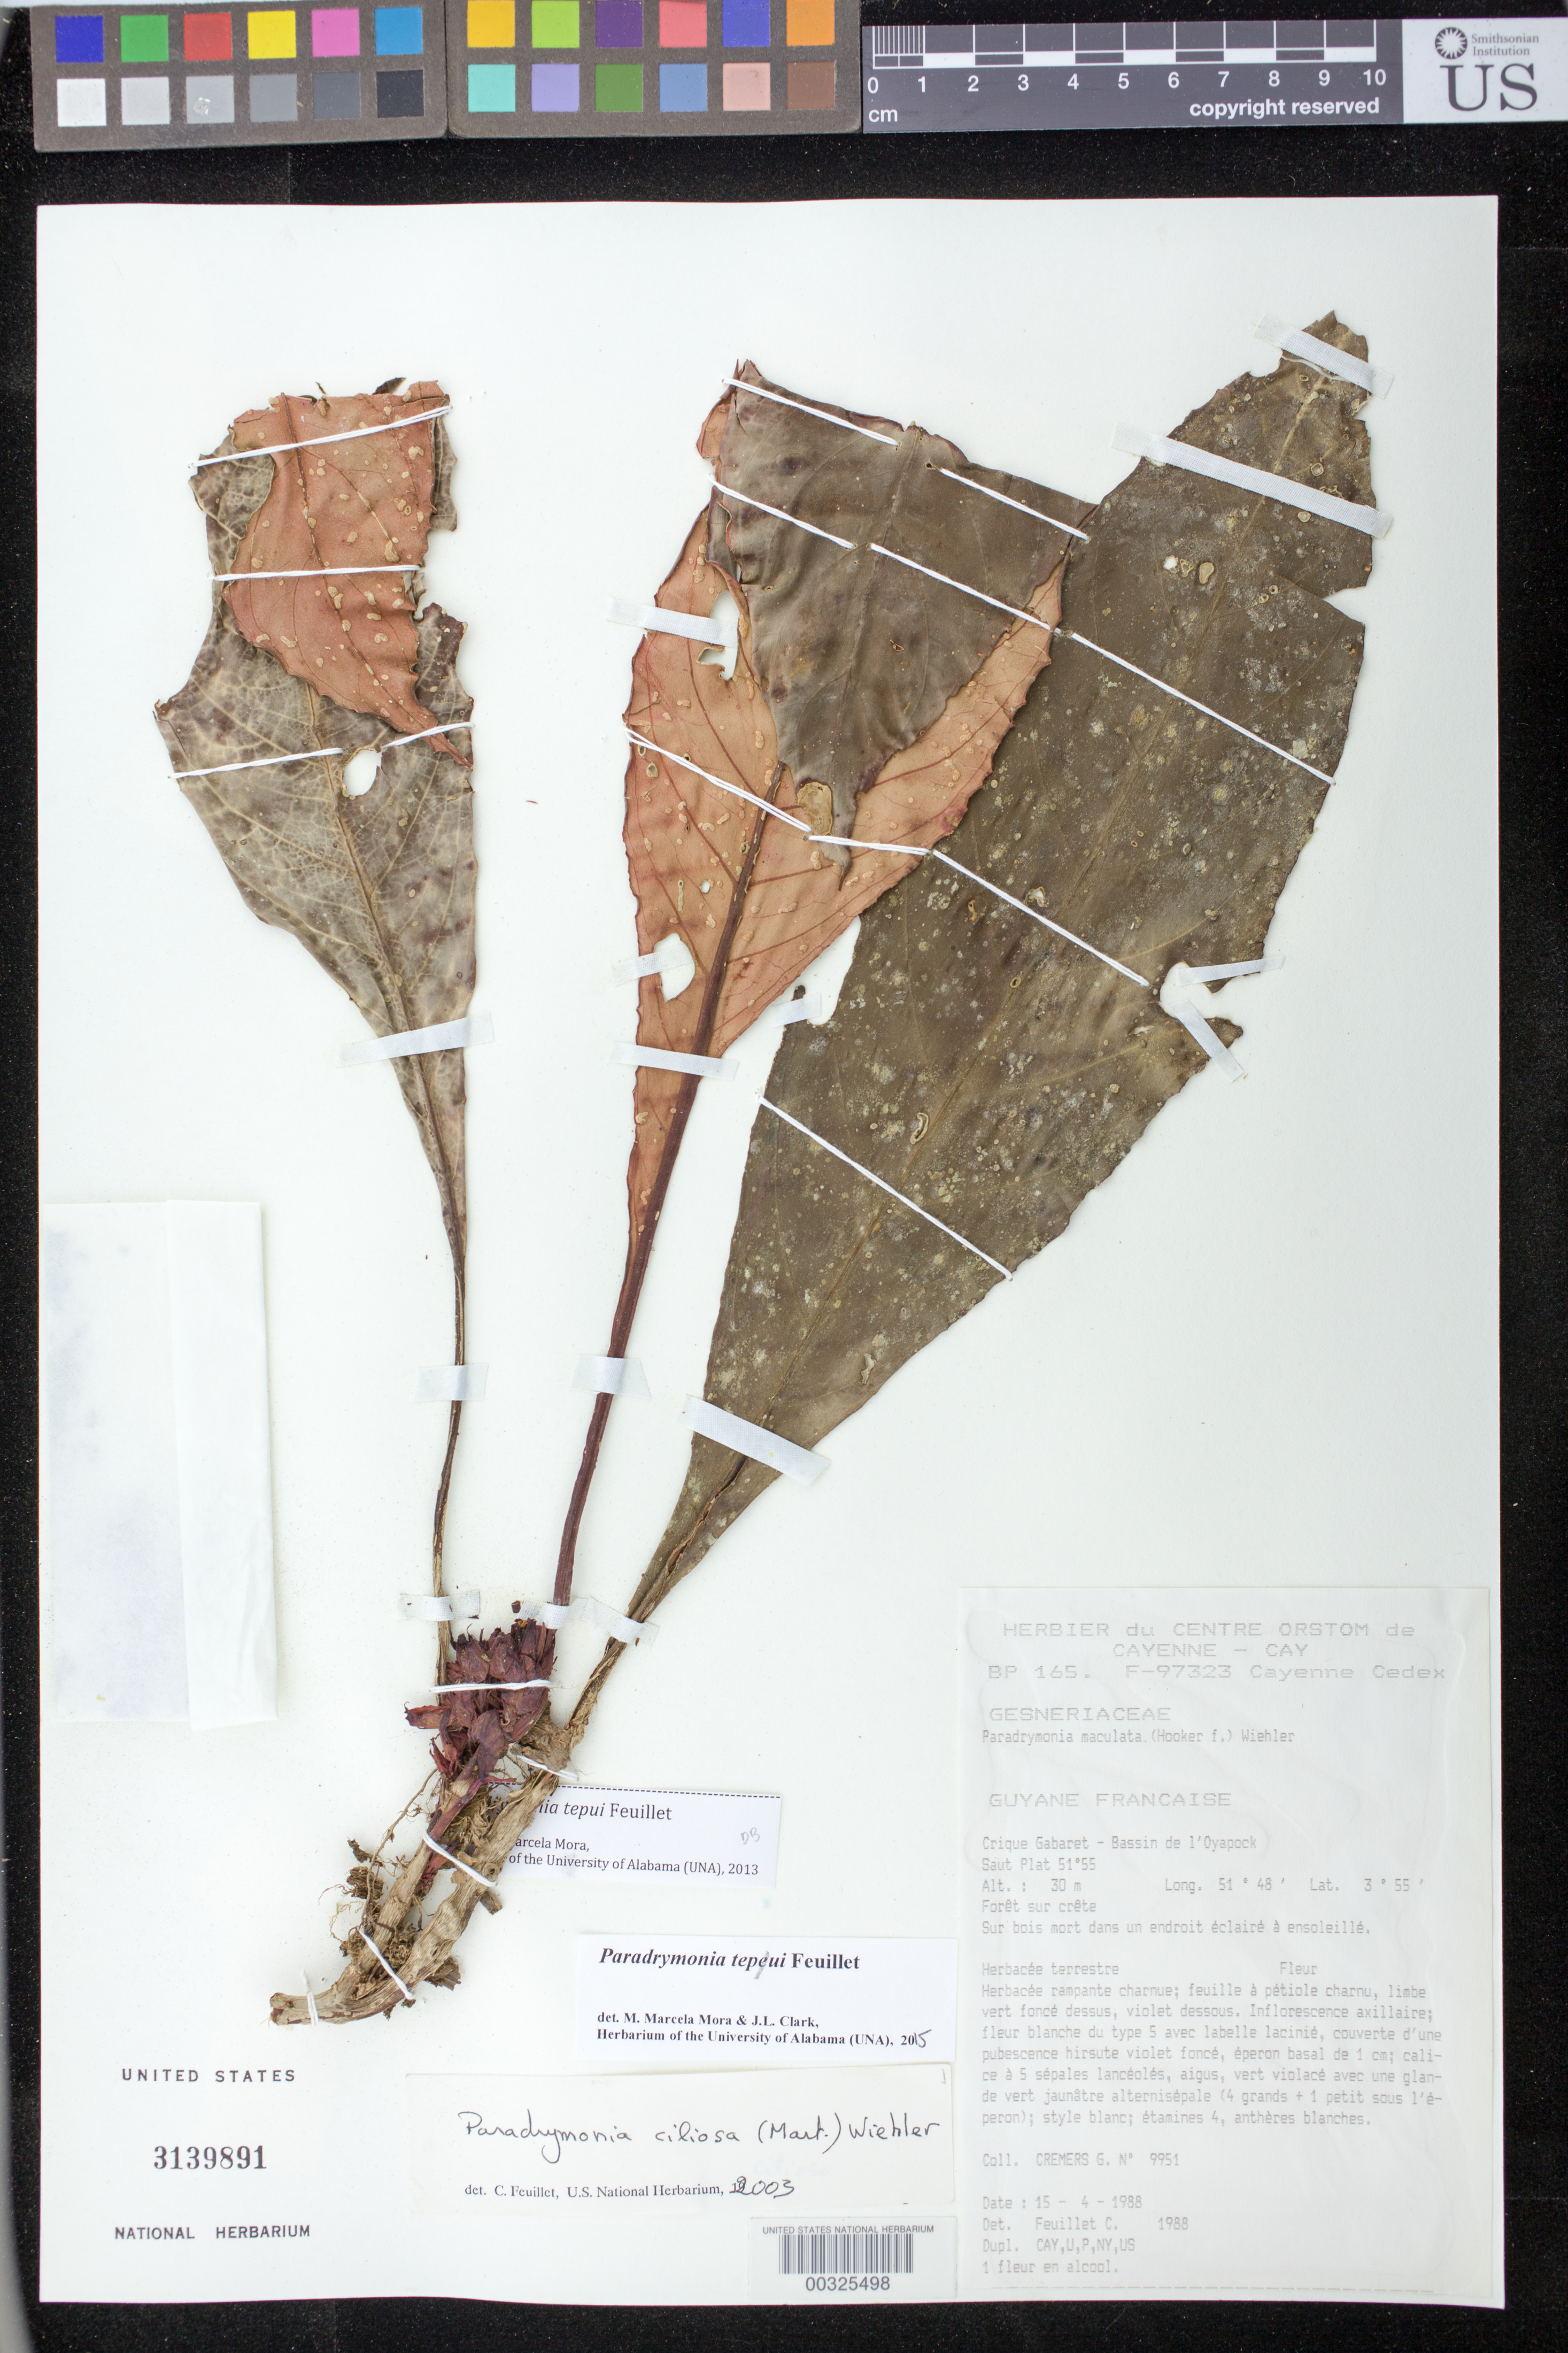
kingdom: Plantae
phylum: Tracheophyta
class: Magnoliopsida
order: Lamiales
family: Gesneriaceae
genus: Paradrymonia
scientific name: Paradrymonia tepui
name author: Feuillet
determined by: Mora, M. M.; Clark, J. L.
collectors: G. Cremers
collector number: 9951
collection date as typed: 15 Apr 1988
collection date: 1988-04-15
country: French Guiana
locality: Crique Gabaret - Bassin de l'Oyapock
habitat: Forêt sur crête, sur bois mort dans un endroit éclairé à ensoleillé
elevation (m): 30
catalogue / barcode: US 3139891